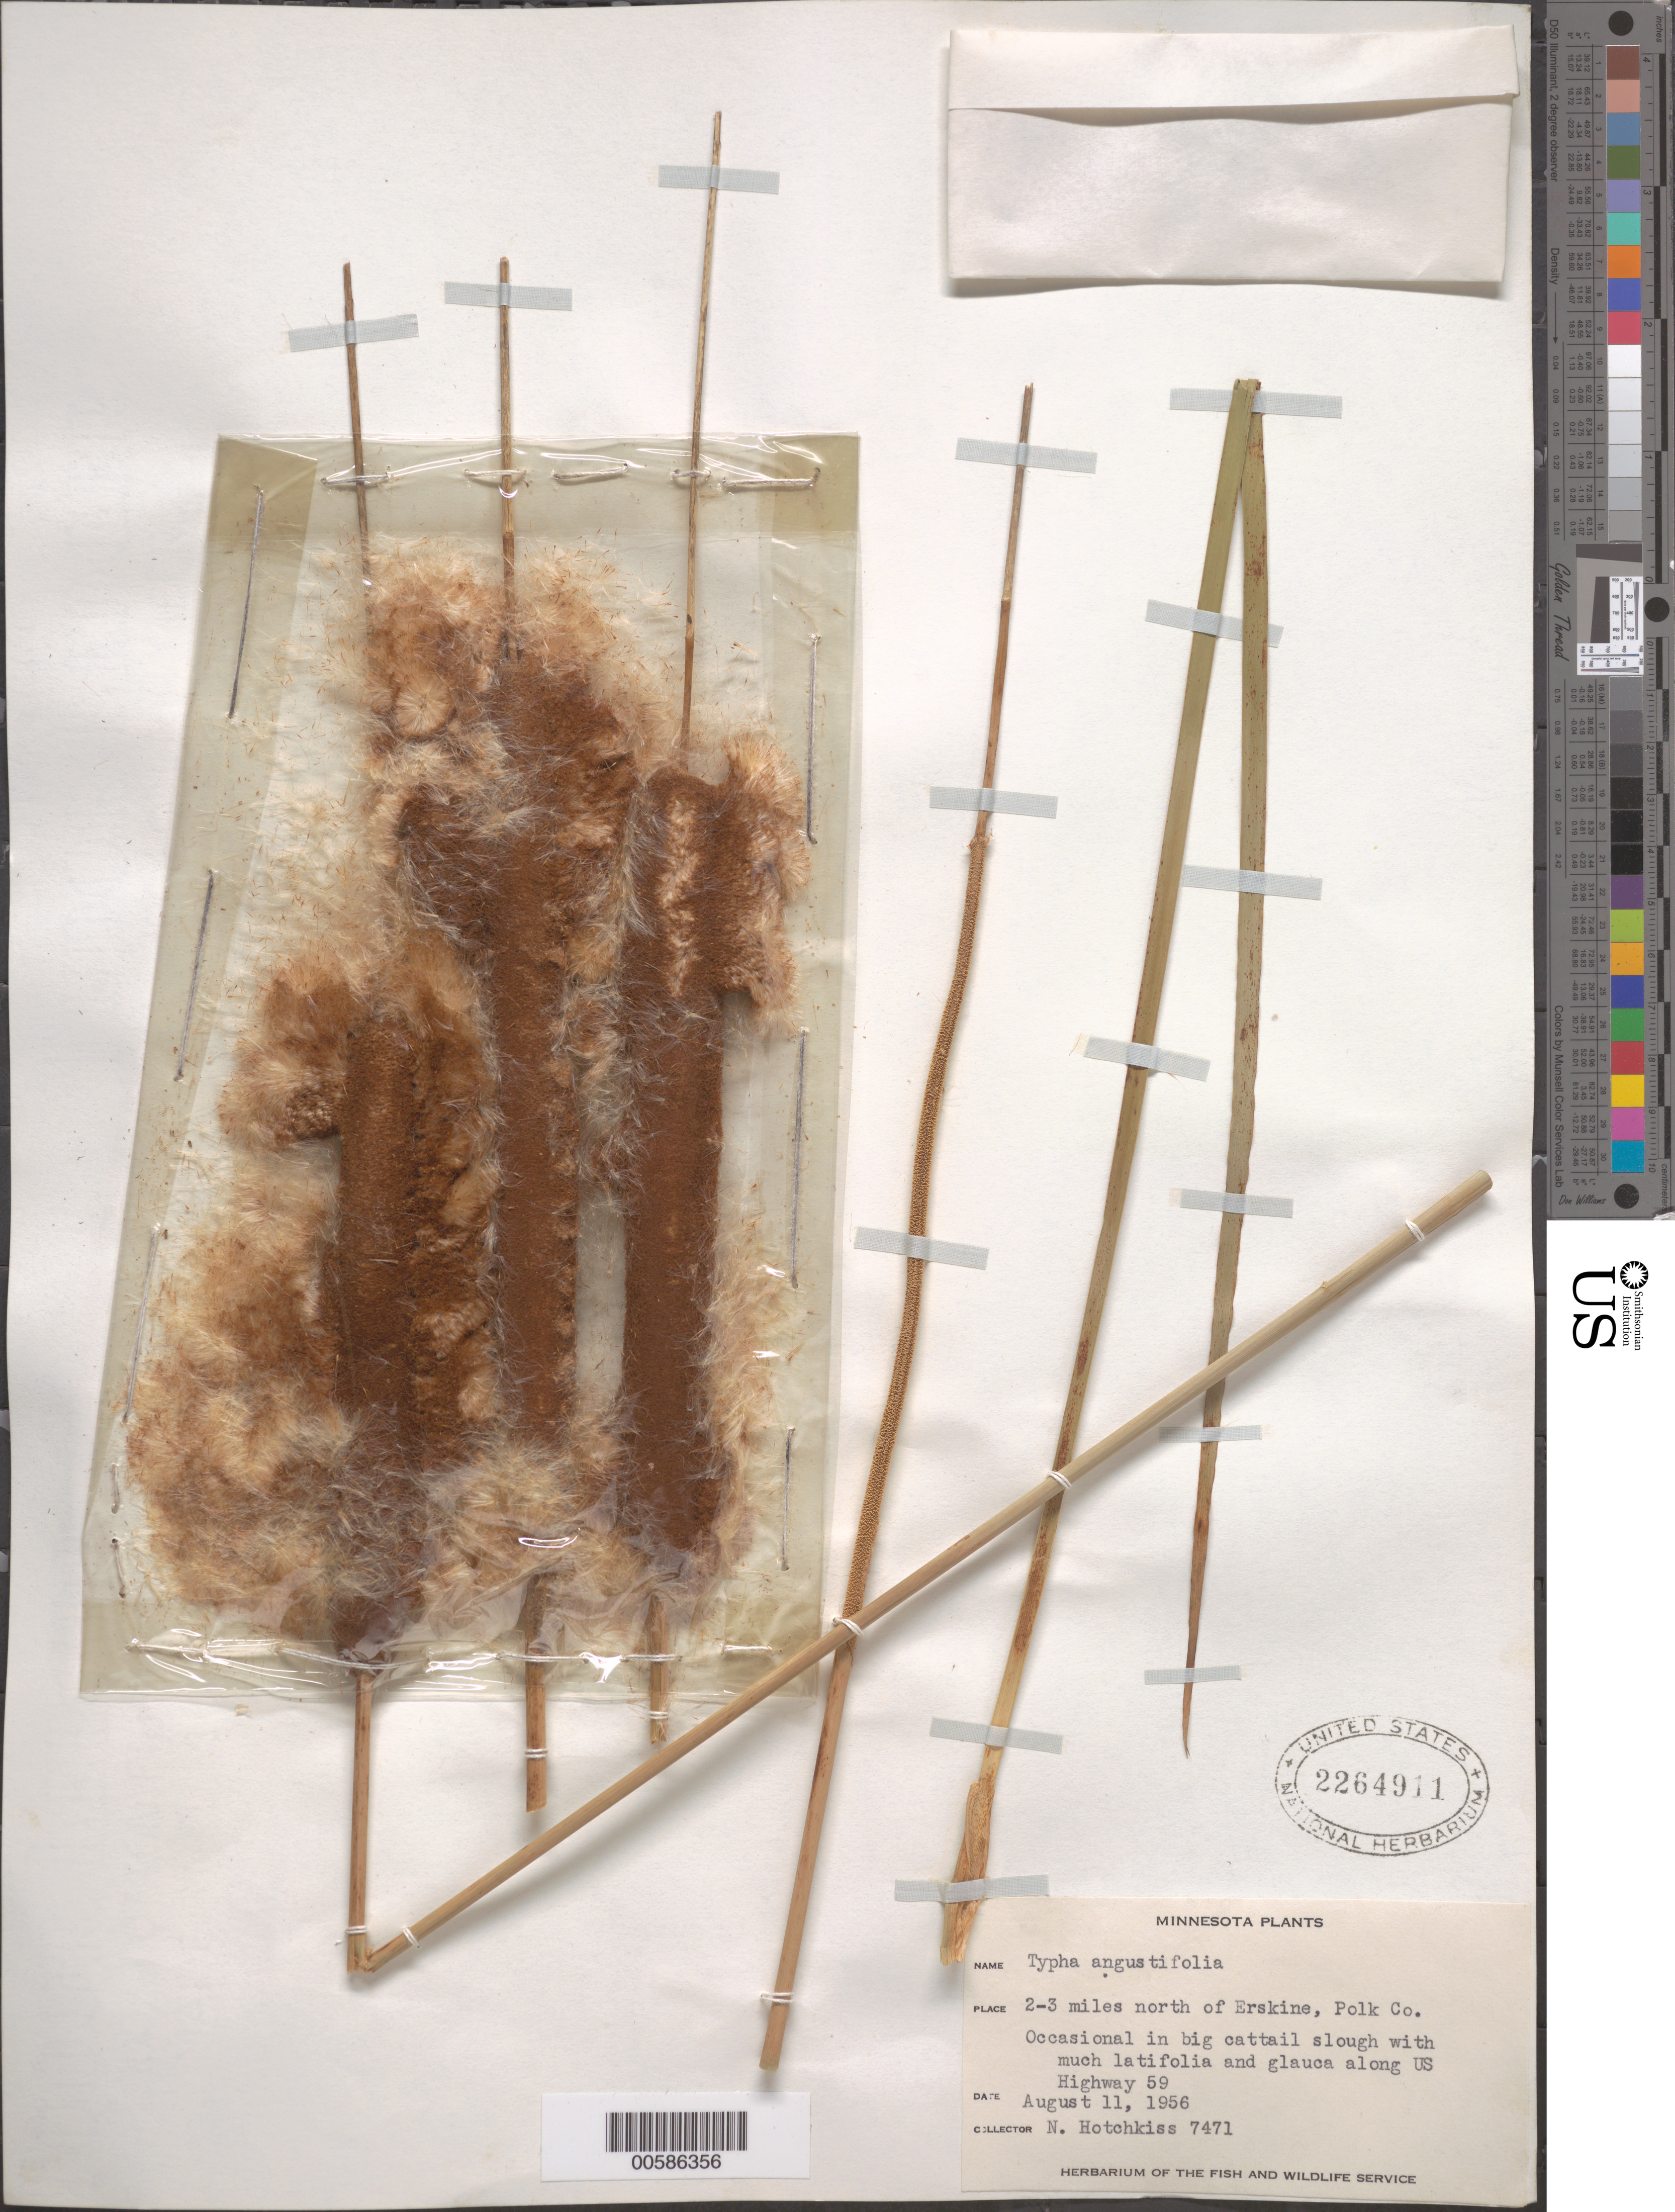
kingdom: Plantae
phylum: Tracheophyta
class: Liliopsida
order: Poales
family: Typhaceae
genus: Typha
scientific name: Typha angustifolia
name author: L.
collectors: N. Hotchkiss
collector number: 7471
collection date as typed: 11 Aug 1956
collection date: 1956-08-11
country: United States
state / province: Minnesota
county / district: Polk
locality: N of Erskine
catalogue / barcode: US 2264911